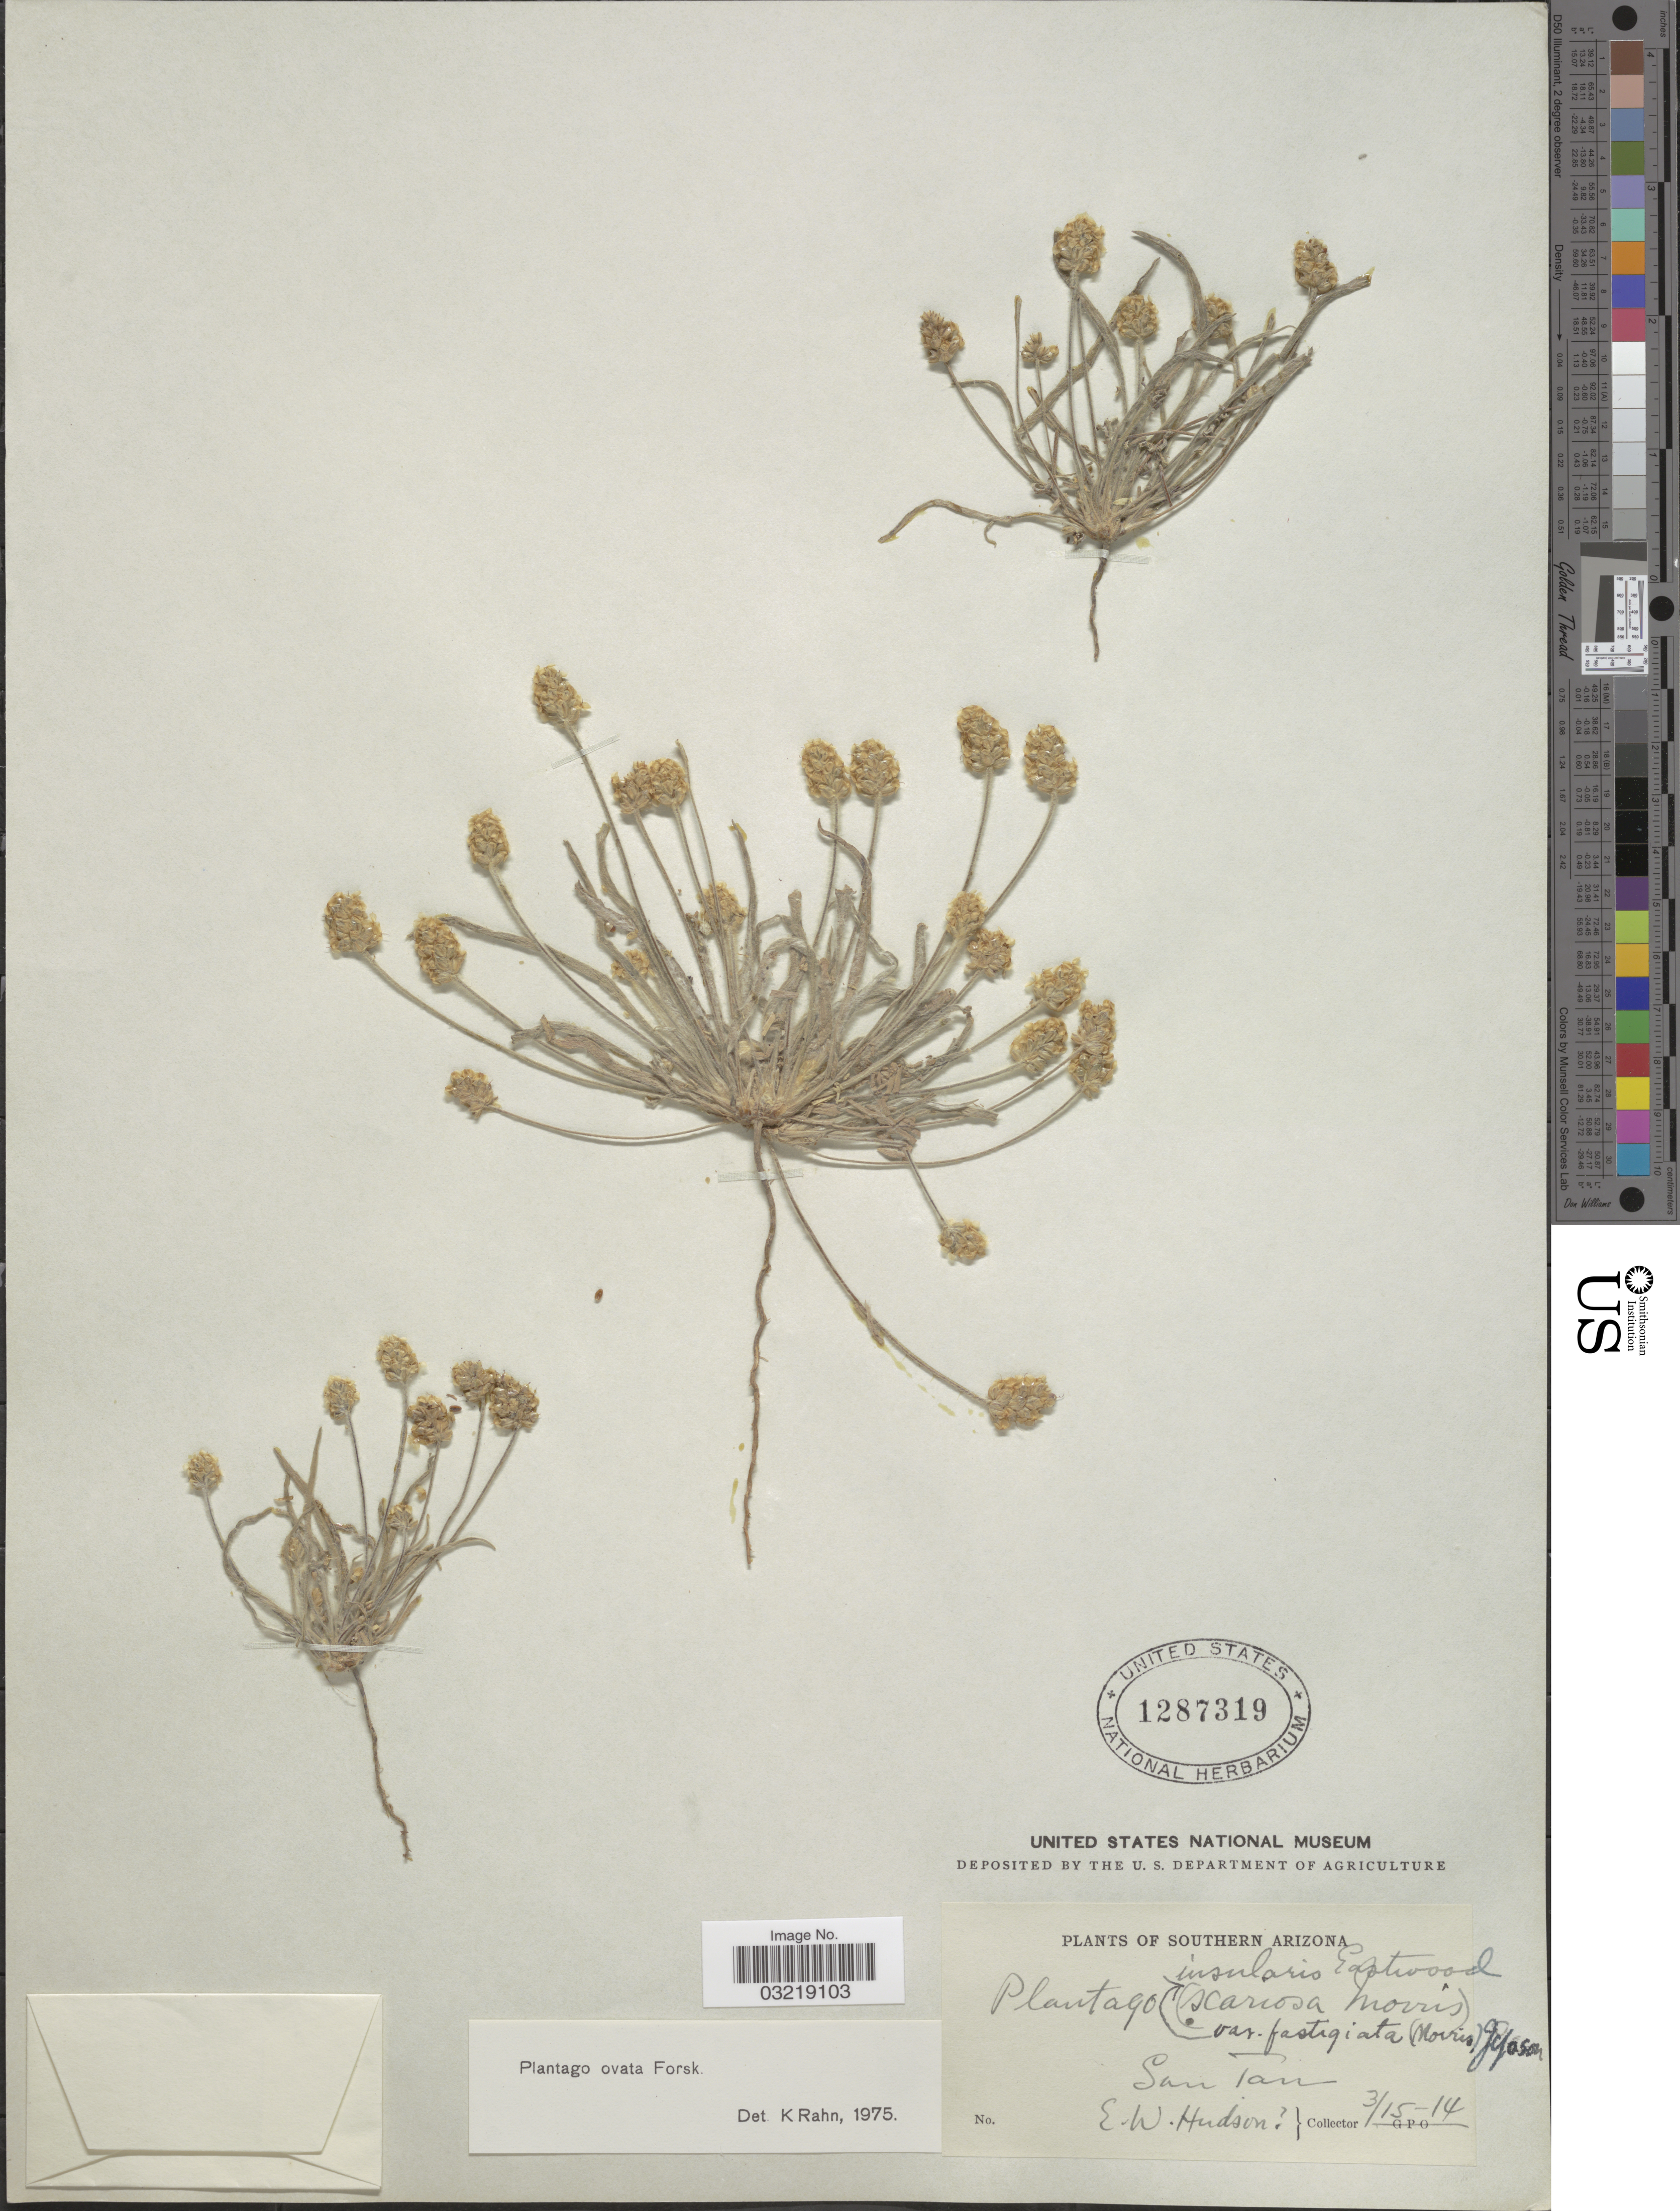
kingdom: Plantae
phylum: Tracheophyta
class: Magnoliopsida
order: Lamiales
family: Plantaginaceae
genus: Plantago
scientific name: Plantago ovata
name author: Forssk.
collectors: E. W. Hudson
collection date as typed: Transcribed d/m/y: 15/3/14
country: United States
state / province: Arizona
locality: Southern Arizona. San Tan.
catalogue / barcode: US 1287319